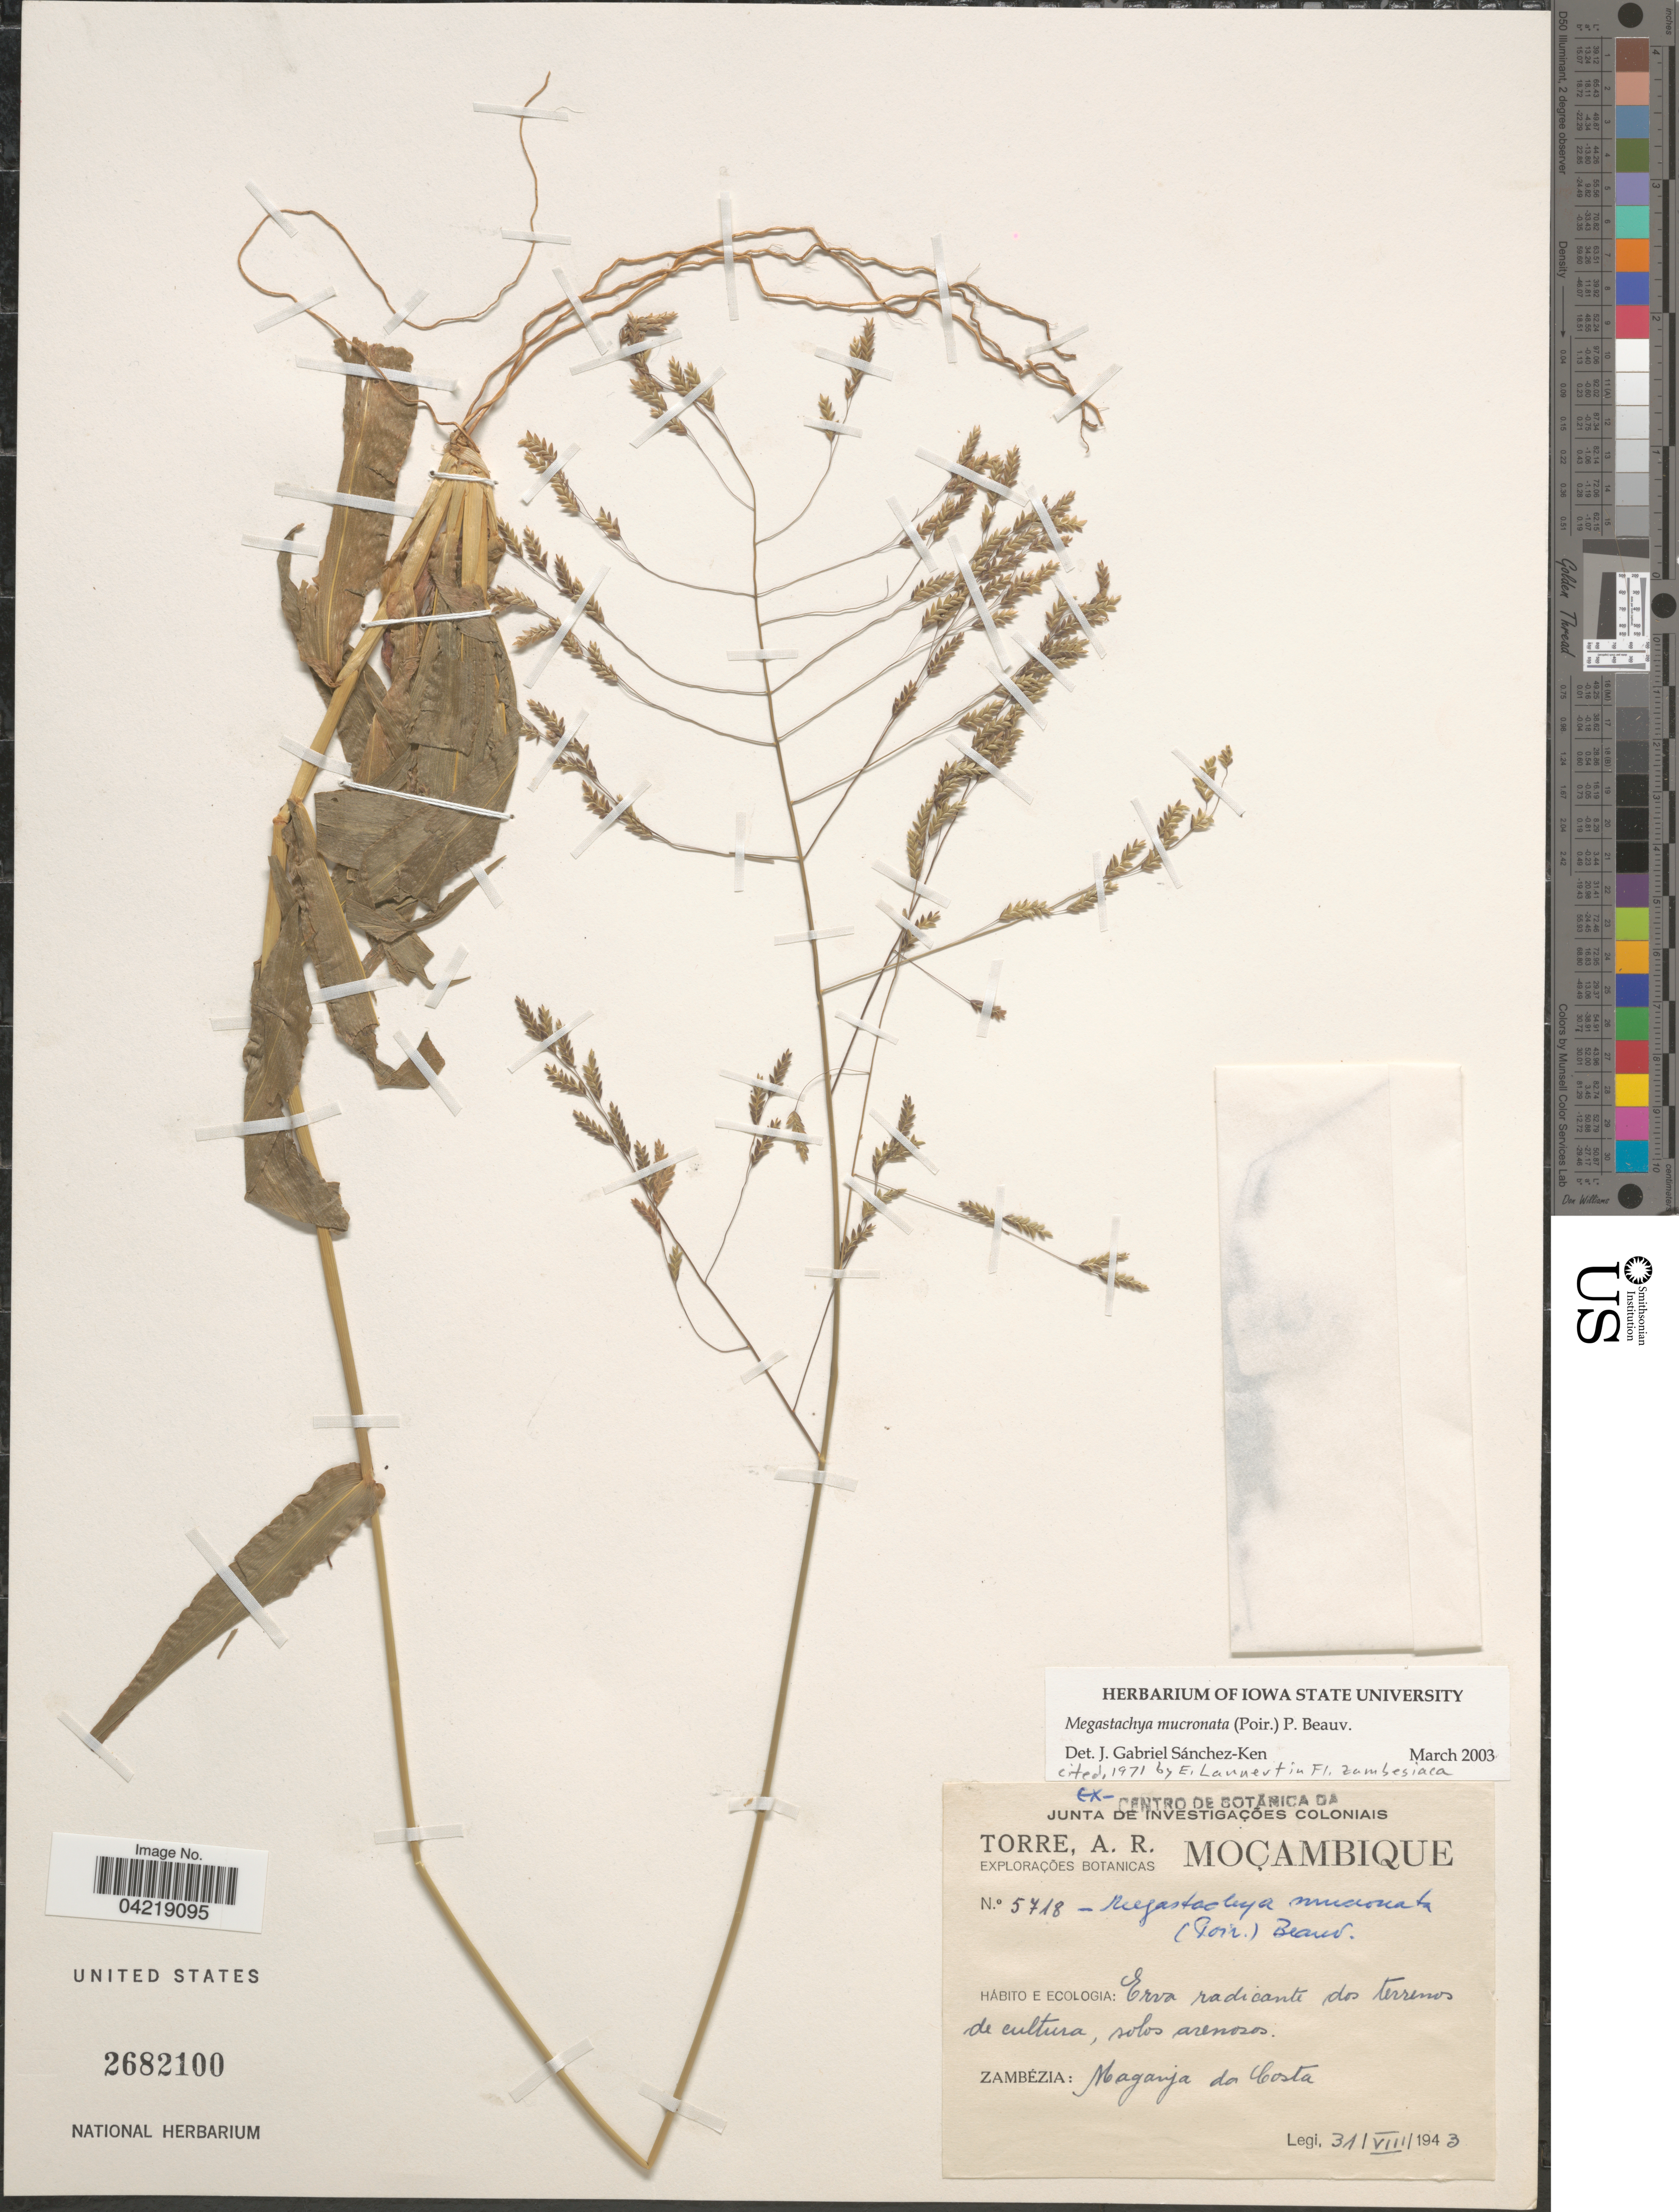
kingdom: Plantae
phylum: Tracheophyta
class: Liliopsida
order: Poales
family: Poaceae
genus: Megastachya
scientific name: Megastachya mucronata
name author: (Poir.) P. Beauv.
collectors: A. R. da Torre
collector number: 5718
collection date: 1943-08-31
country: Mozambique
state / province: Zambezia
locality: Erva radicante dos terrenos de cultura, solos arenosos. Zambézia: Maganja da Costa.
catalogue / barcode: US 2682100